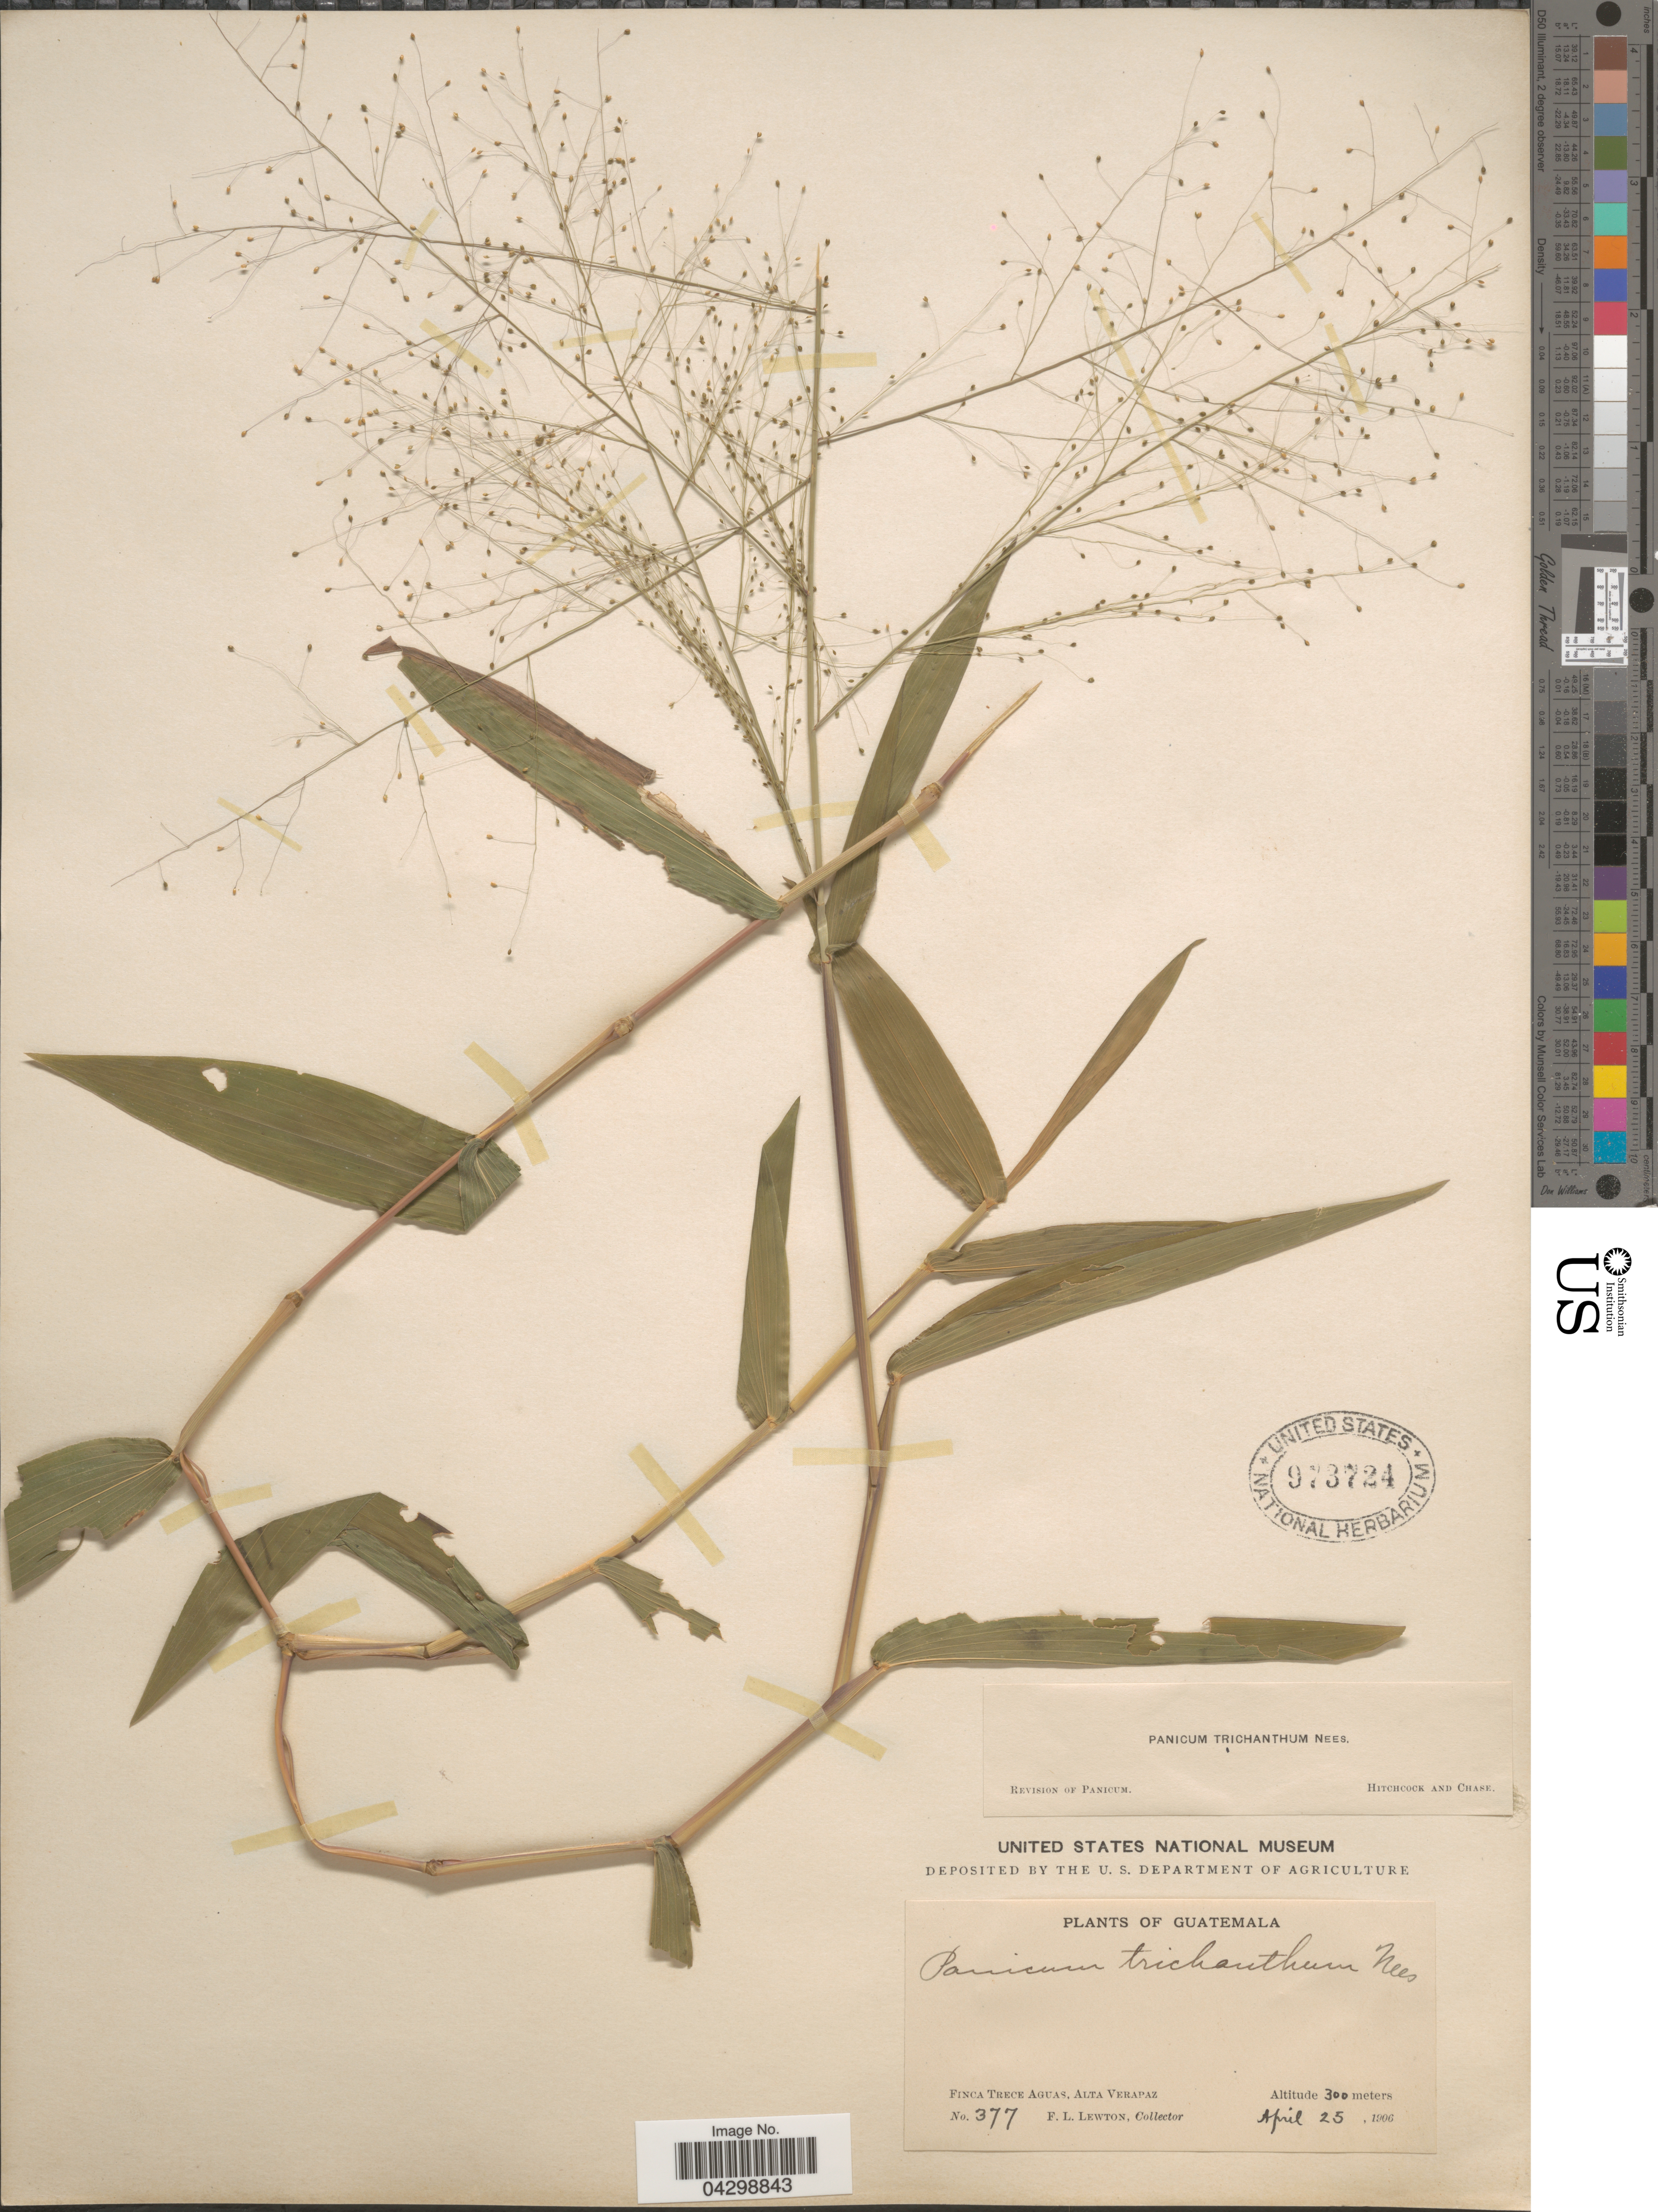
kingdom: Plantae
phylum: Tracheophyta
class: Liliopsida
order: Poales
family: Poaceae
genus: Panicum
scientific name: Panicum trichanthum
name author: Nees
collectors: F. L. Lewton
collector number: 377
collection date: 1906-04-25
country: Guatemala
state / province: Alta Verapaz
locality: Finca Trece Aguas.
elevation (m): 300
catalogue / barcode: US 973724